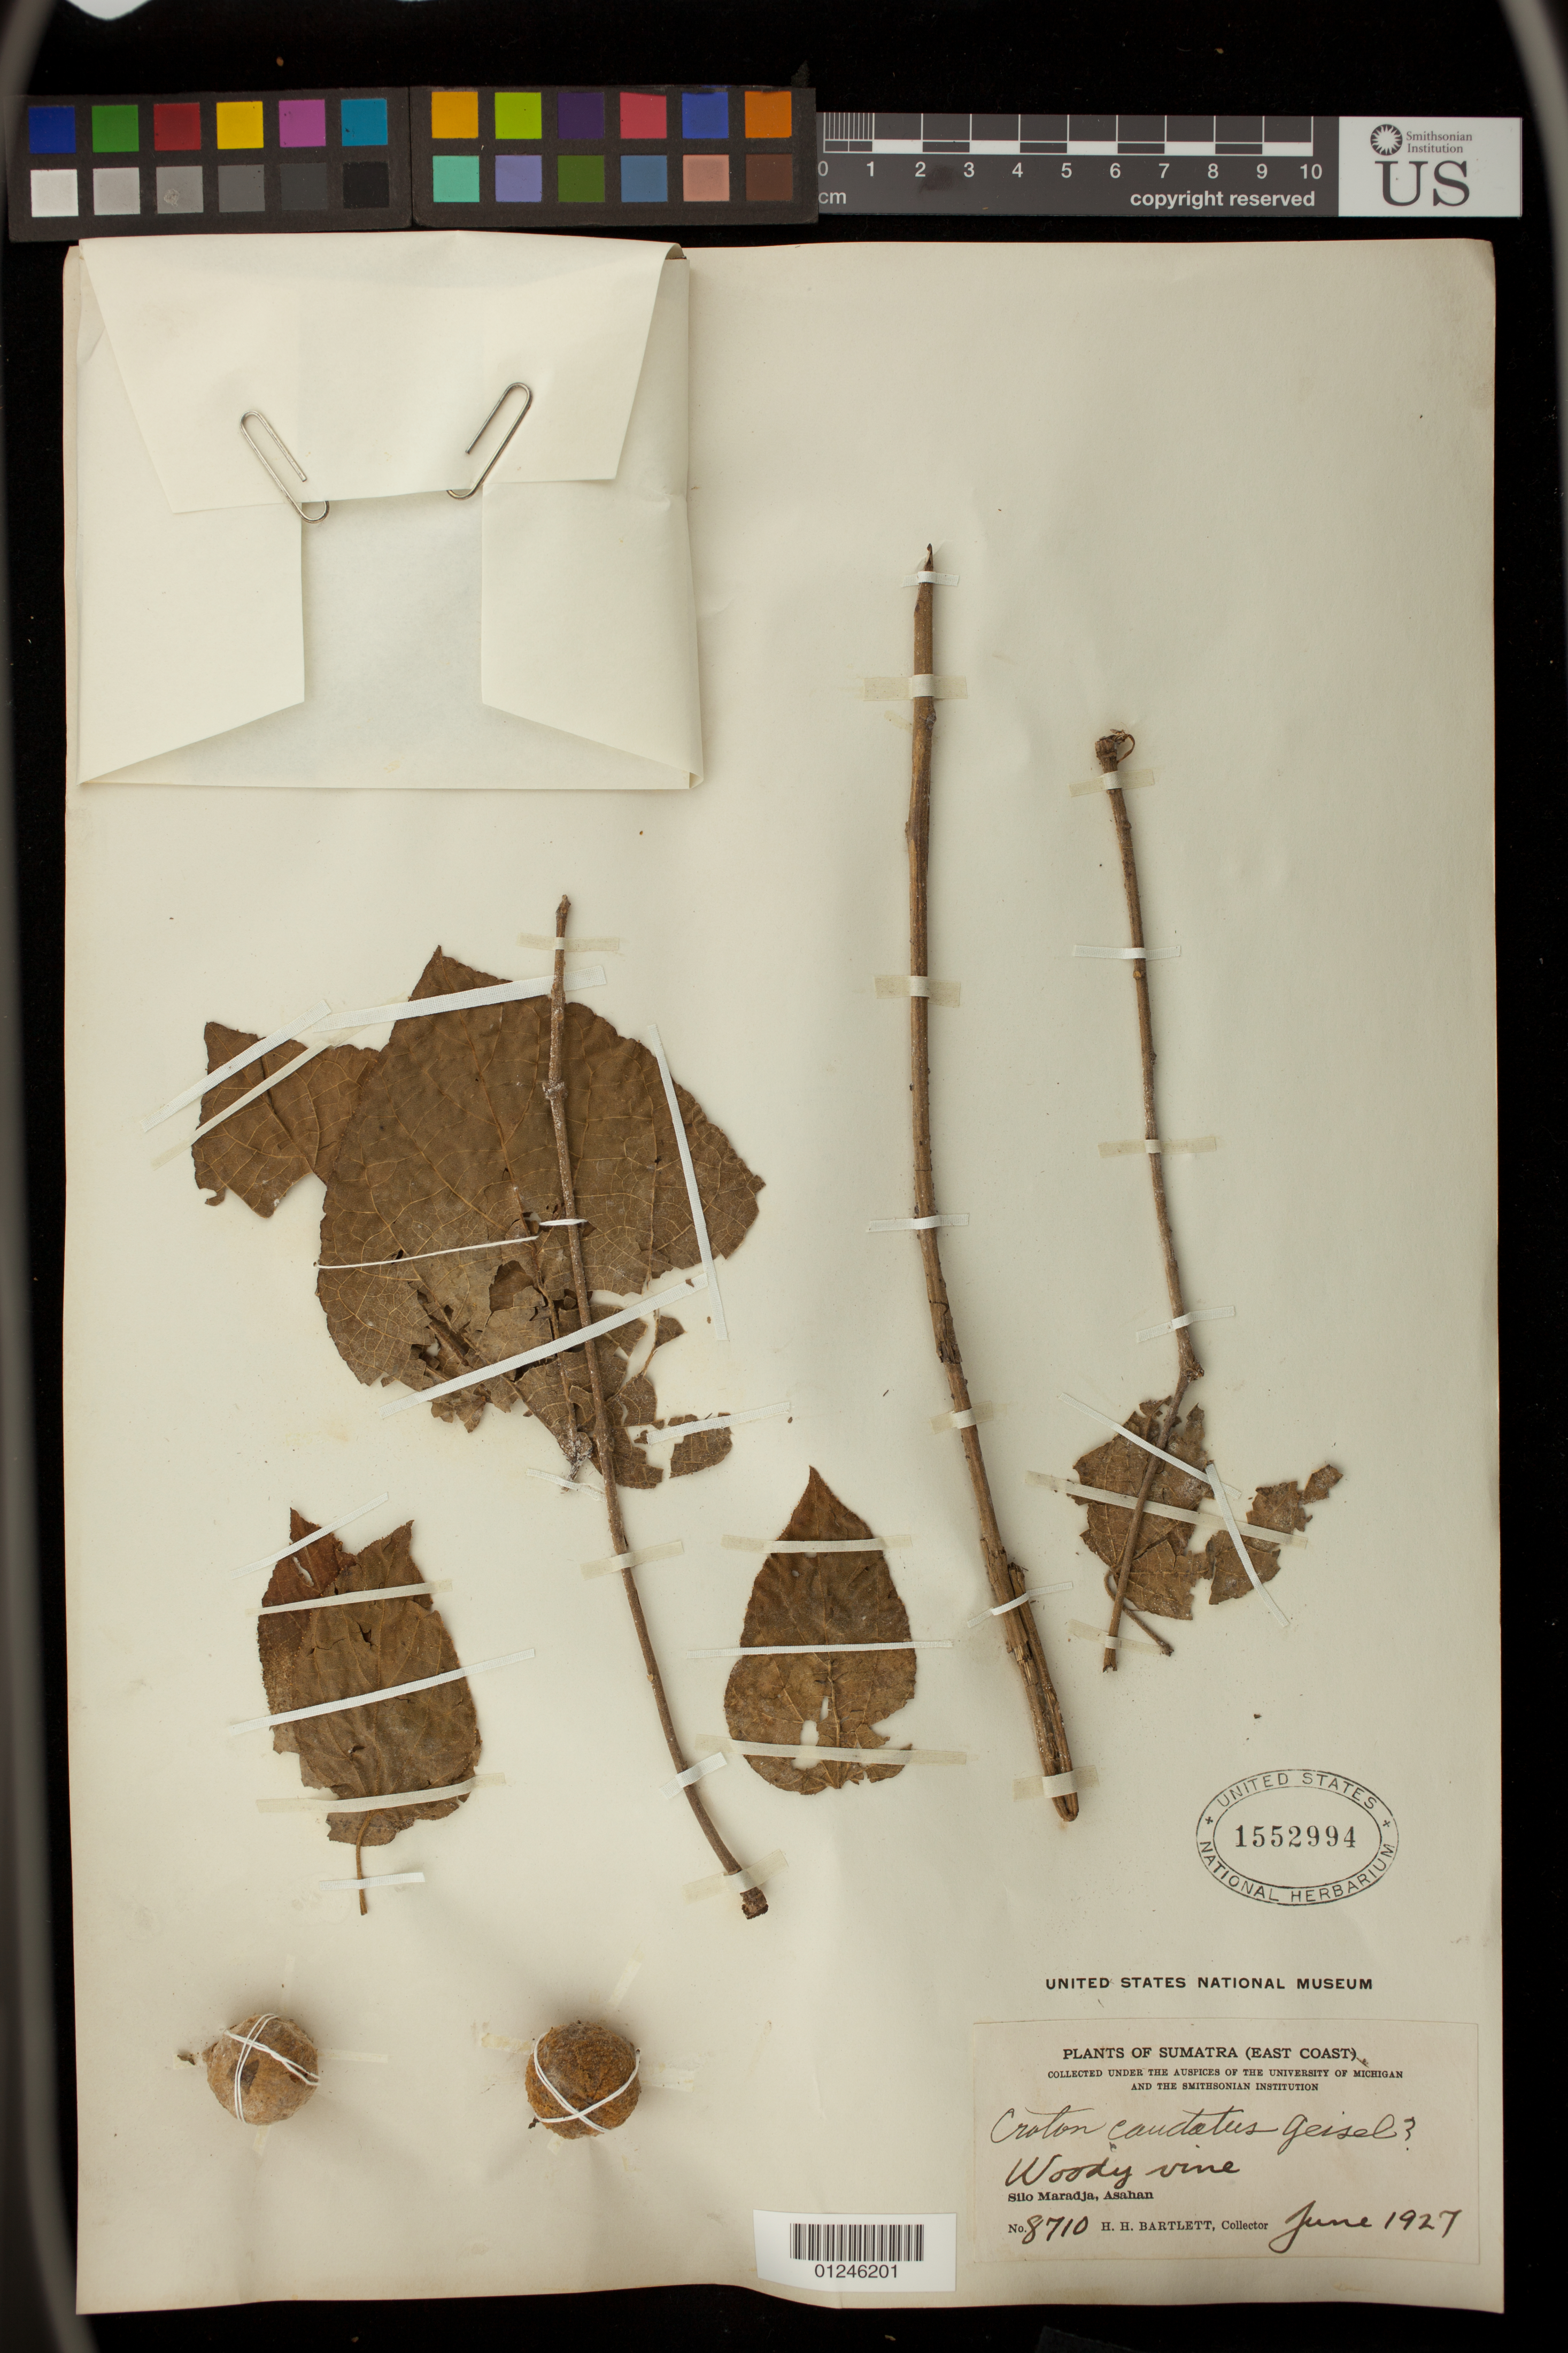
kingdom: Plantae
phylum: Tracheophyta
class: Magnoliopsida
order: Malpighiales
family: Euphorbiaceae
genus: Croton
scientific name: Croton caudatus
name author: Geiseler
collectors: H. H. Bartlett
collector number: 8710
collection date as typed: Jun 1927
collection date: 1927-06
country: Indonesia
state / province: Sumatra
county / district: Sumatera Utara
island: Sumatra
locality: Silo Maradja, Asahan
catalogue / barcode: US 1552994